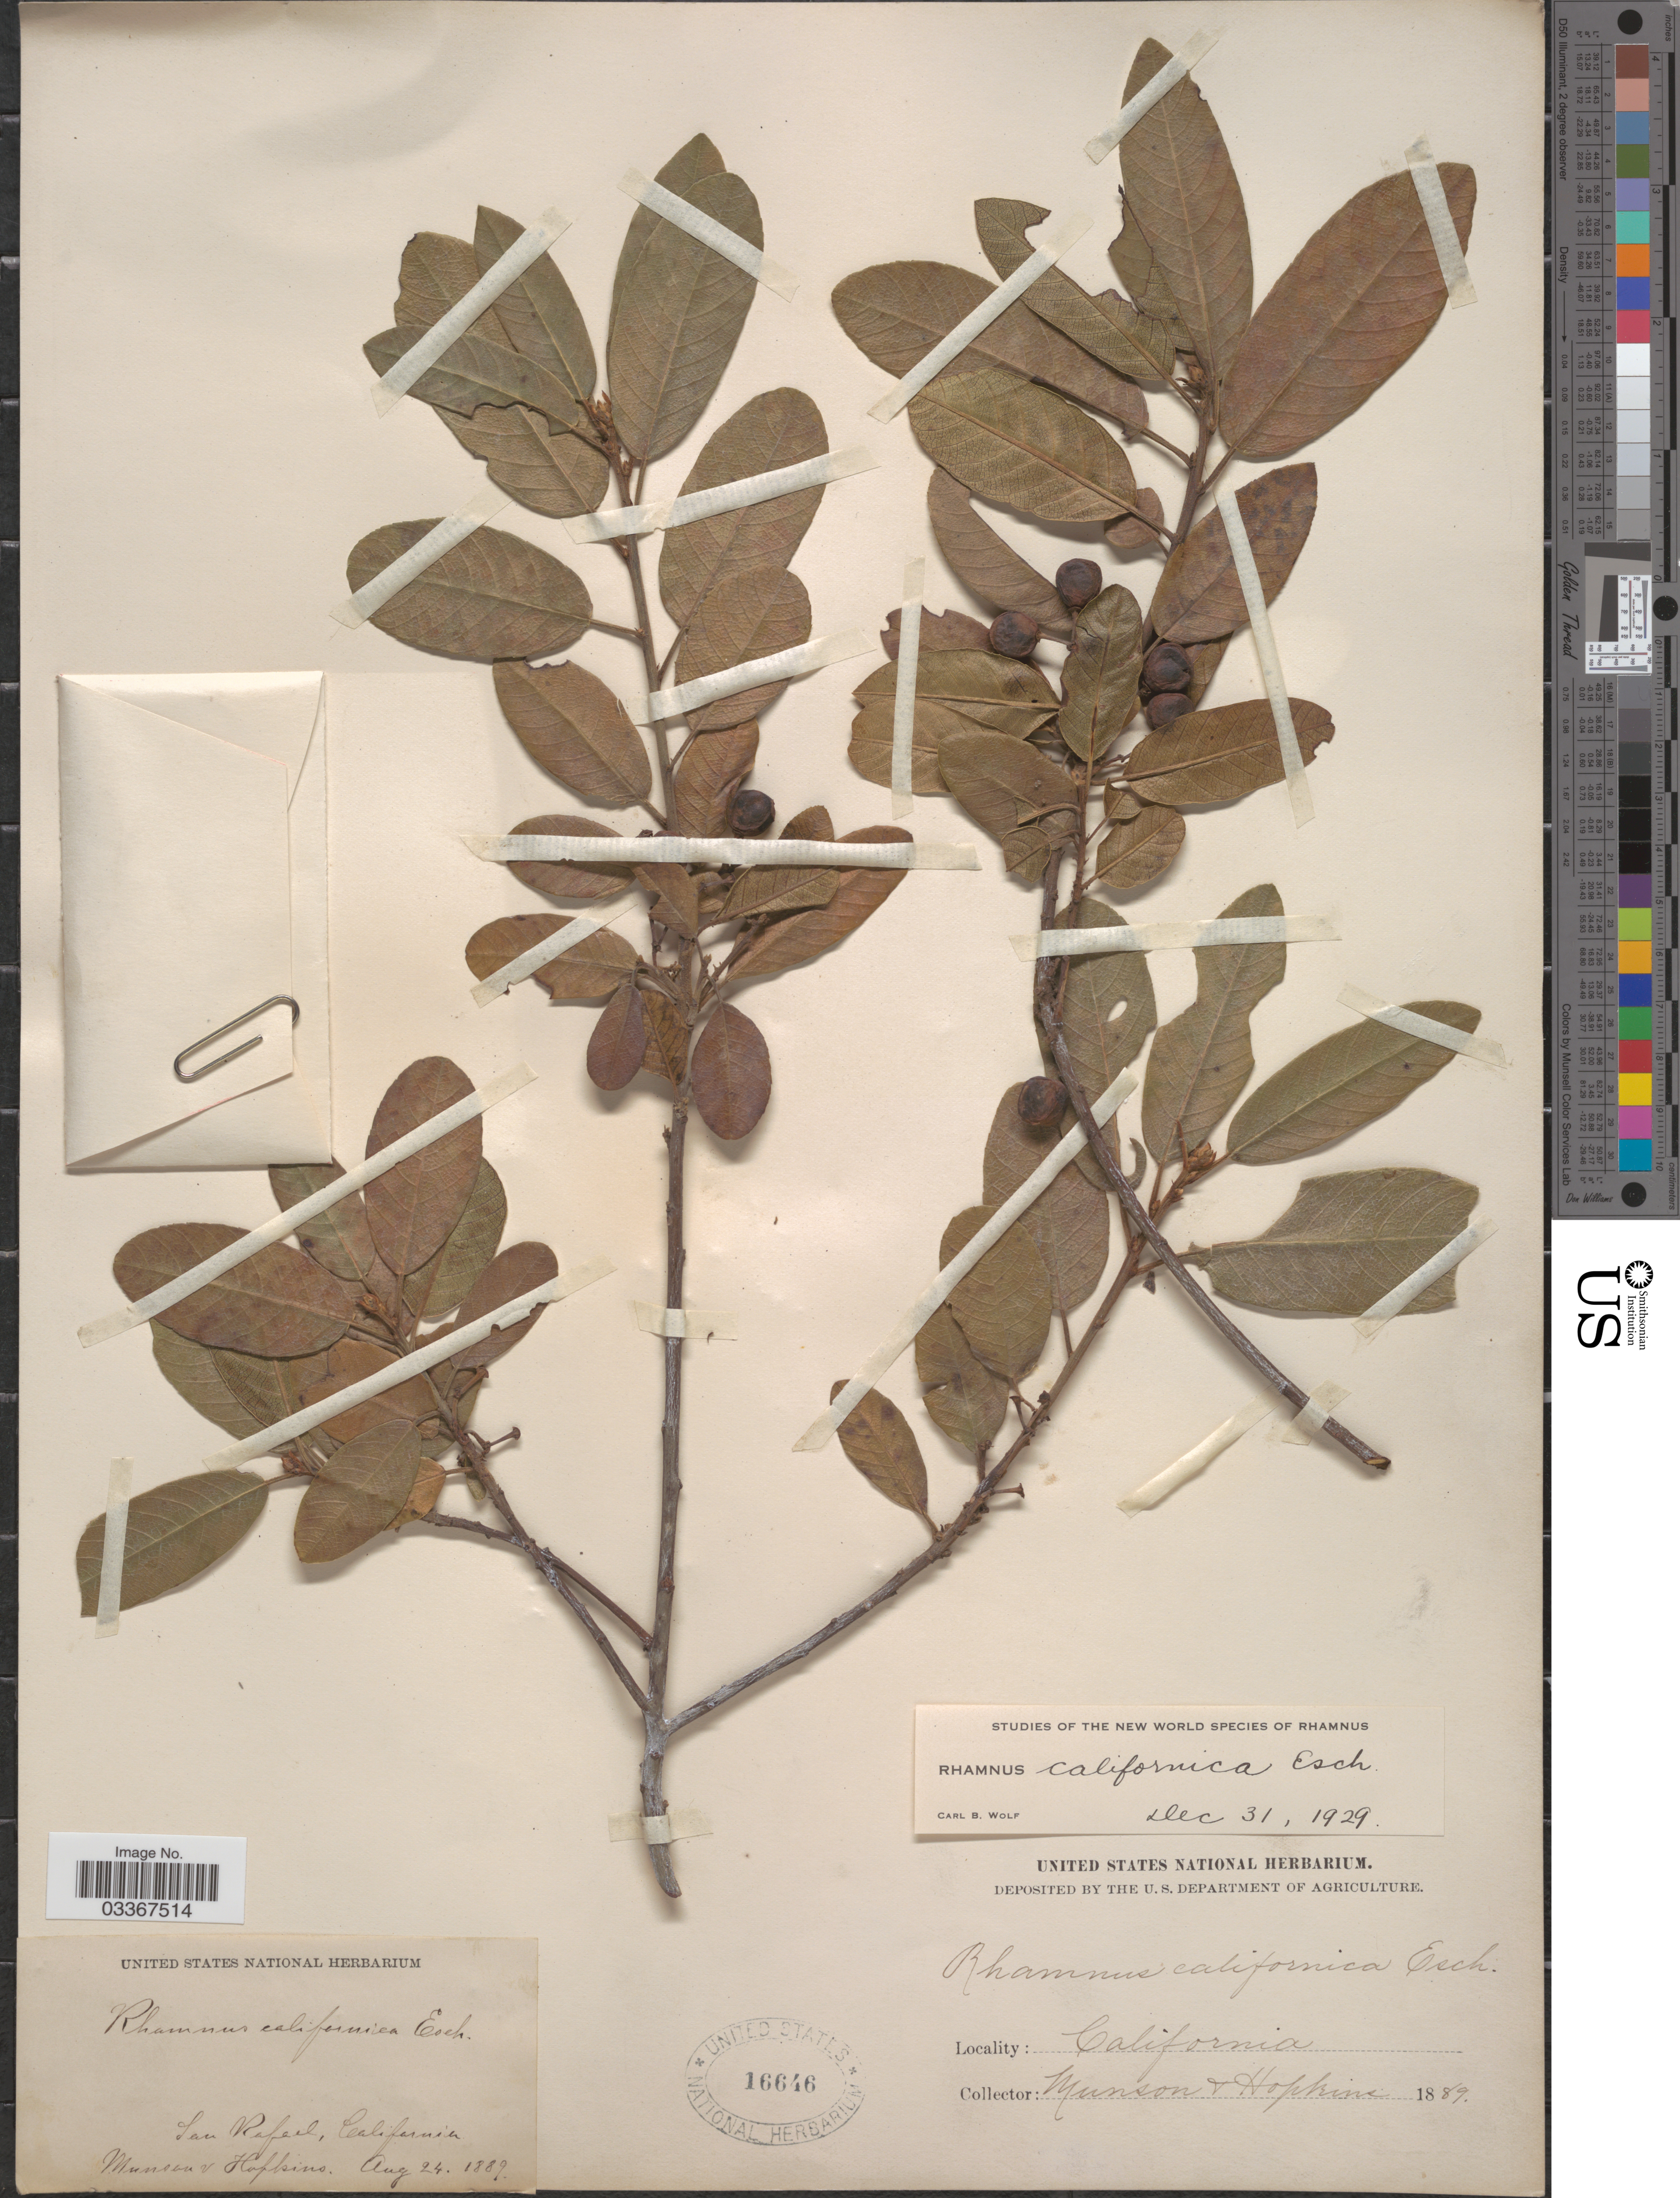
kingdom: Plantae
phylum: Tracheophyta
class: Magnoliopsida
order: Rosales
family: Rhamnaceae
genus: Frangula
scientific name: Frangula californica subsp. californica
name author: (Eschsch.) A. Gray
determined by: Strong, Mark T., (BOT), Smithsonian Institution - National Museum of Natural History (UNITED STATES)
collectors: -. Munson & -. Hopkins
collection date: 1889-08-24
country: United States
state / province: California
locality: San Rafael.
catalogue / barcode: US 16646